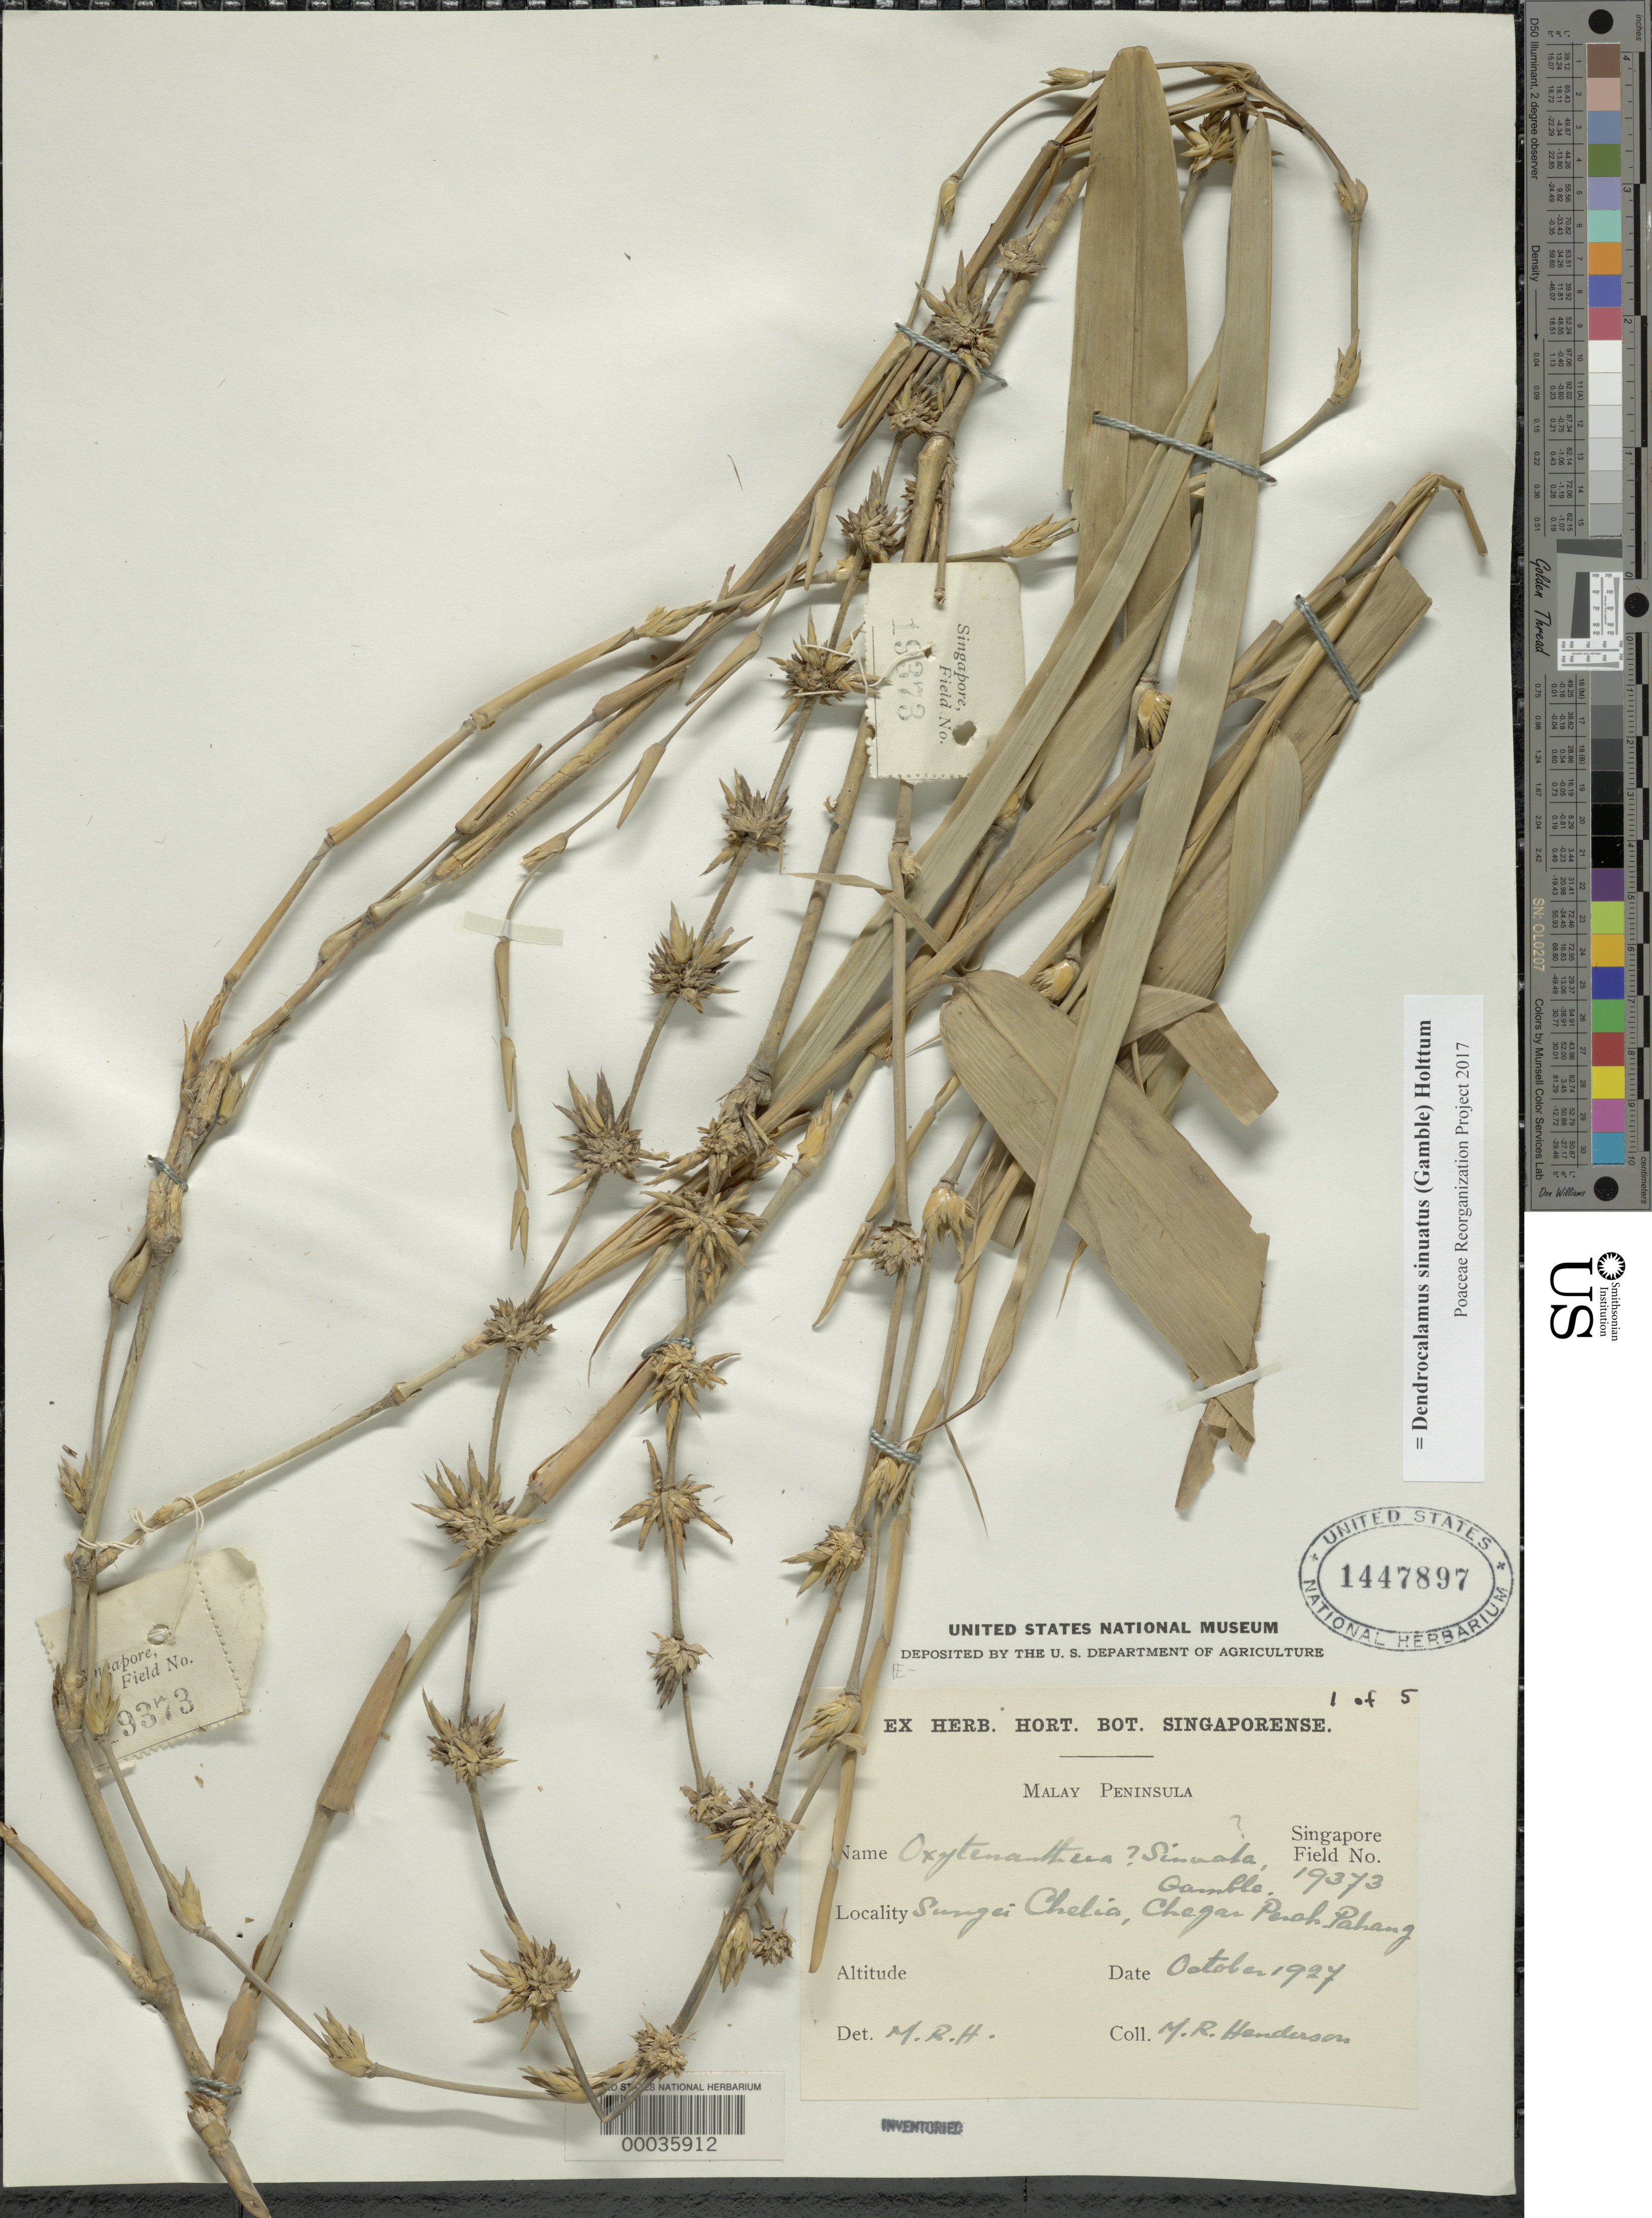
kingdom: Plantae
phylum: Tracheophyta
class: Liliopsida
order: Poales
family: Poaceae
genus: Dendrocalamus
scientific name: Dendrocalamus sinuatus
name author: (Gamble) Holttum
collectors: M. Henderson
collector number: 19373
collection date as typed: Oct 1927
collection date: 1927-10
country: Malaysia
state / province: Pahang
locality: Sungei chelia, chegar perah pahang. [sungei chelia = sungai chelai?] [Malay Peninsula]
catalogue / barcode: US 1447897